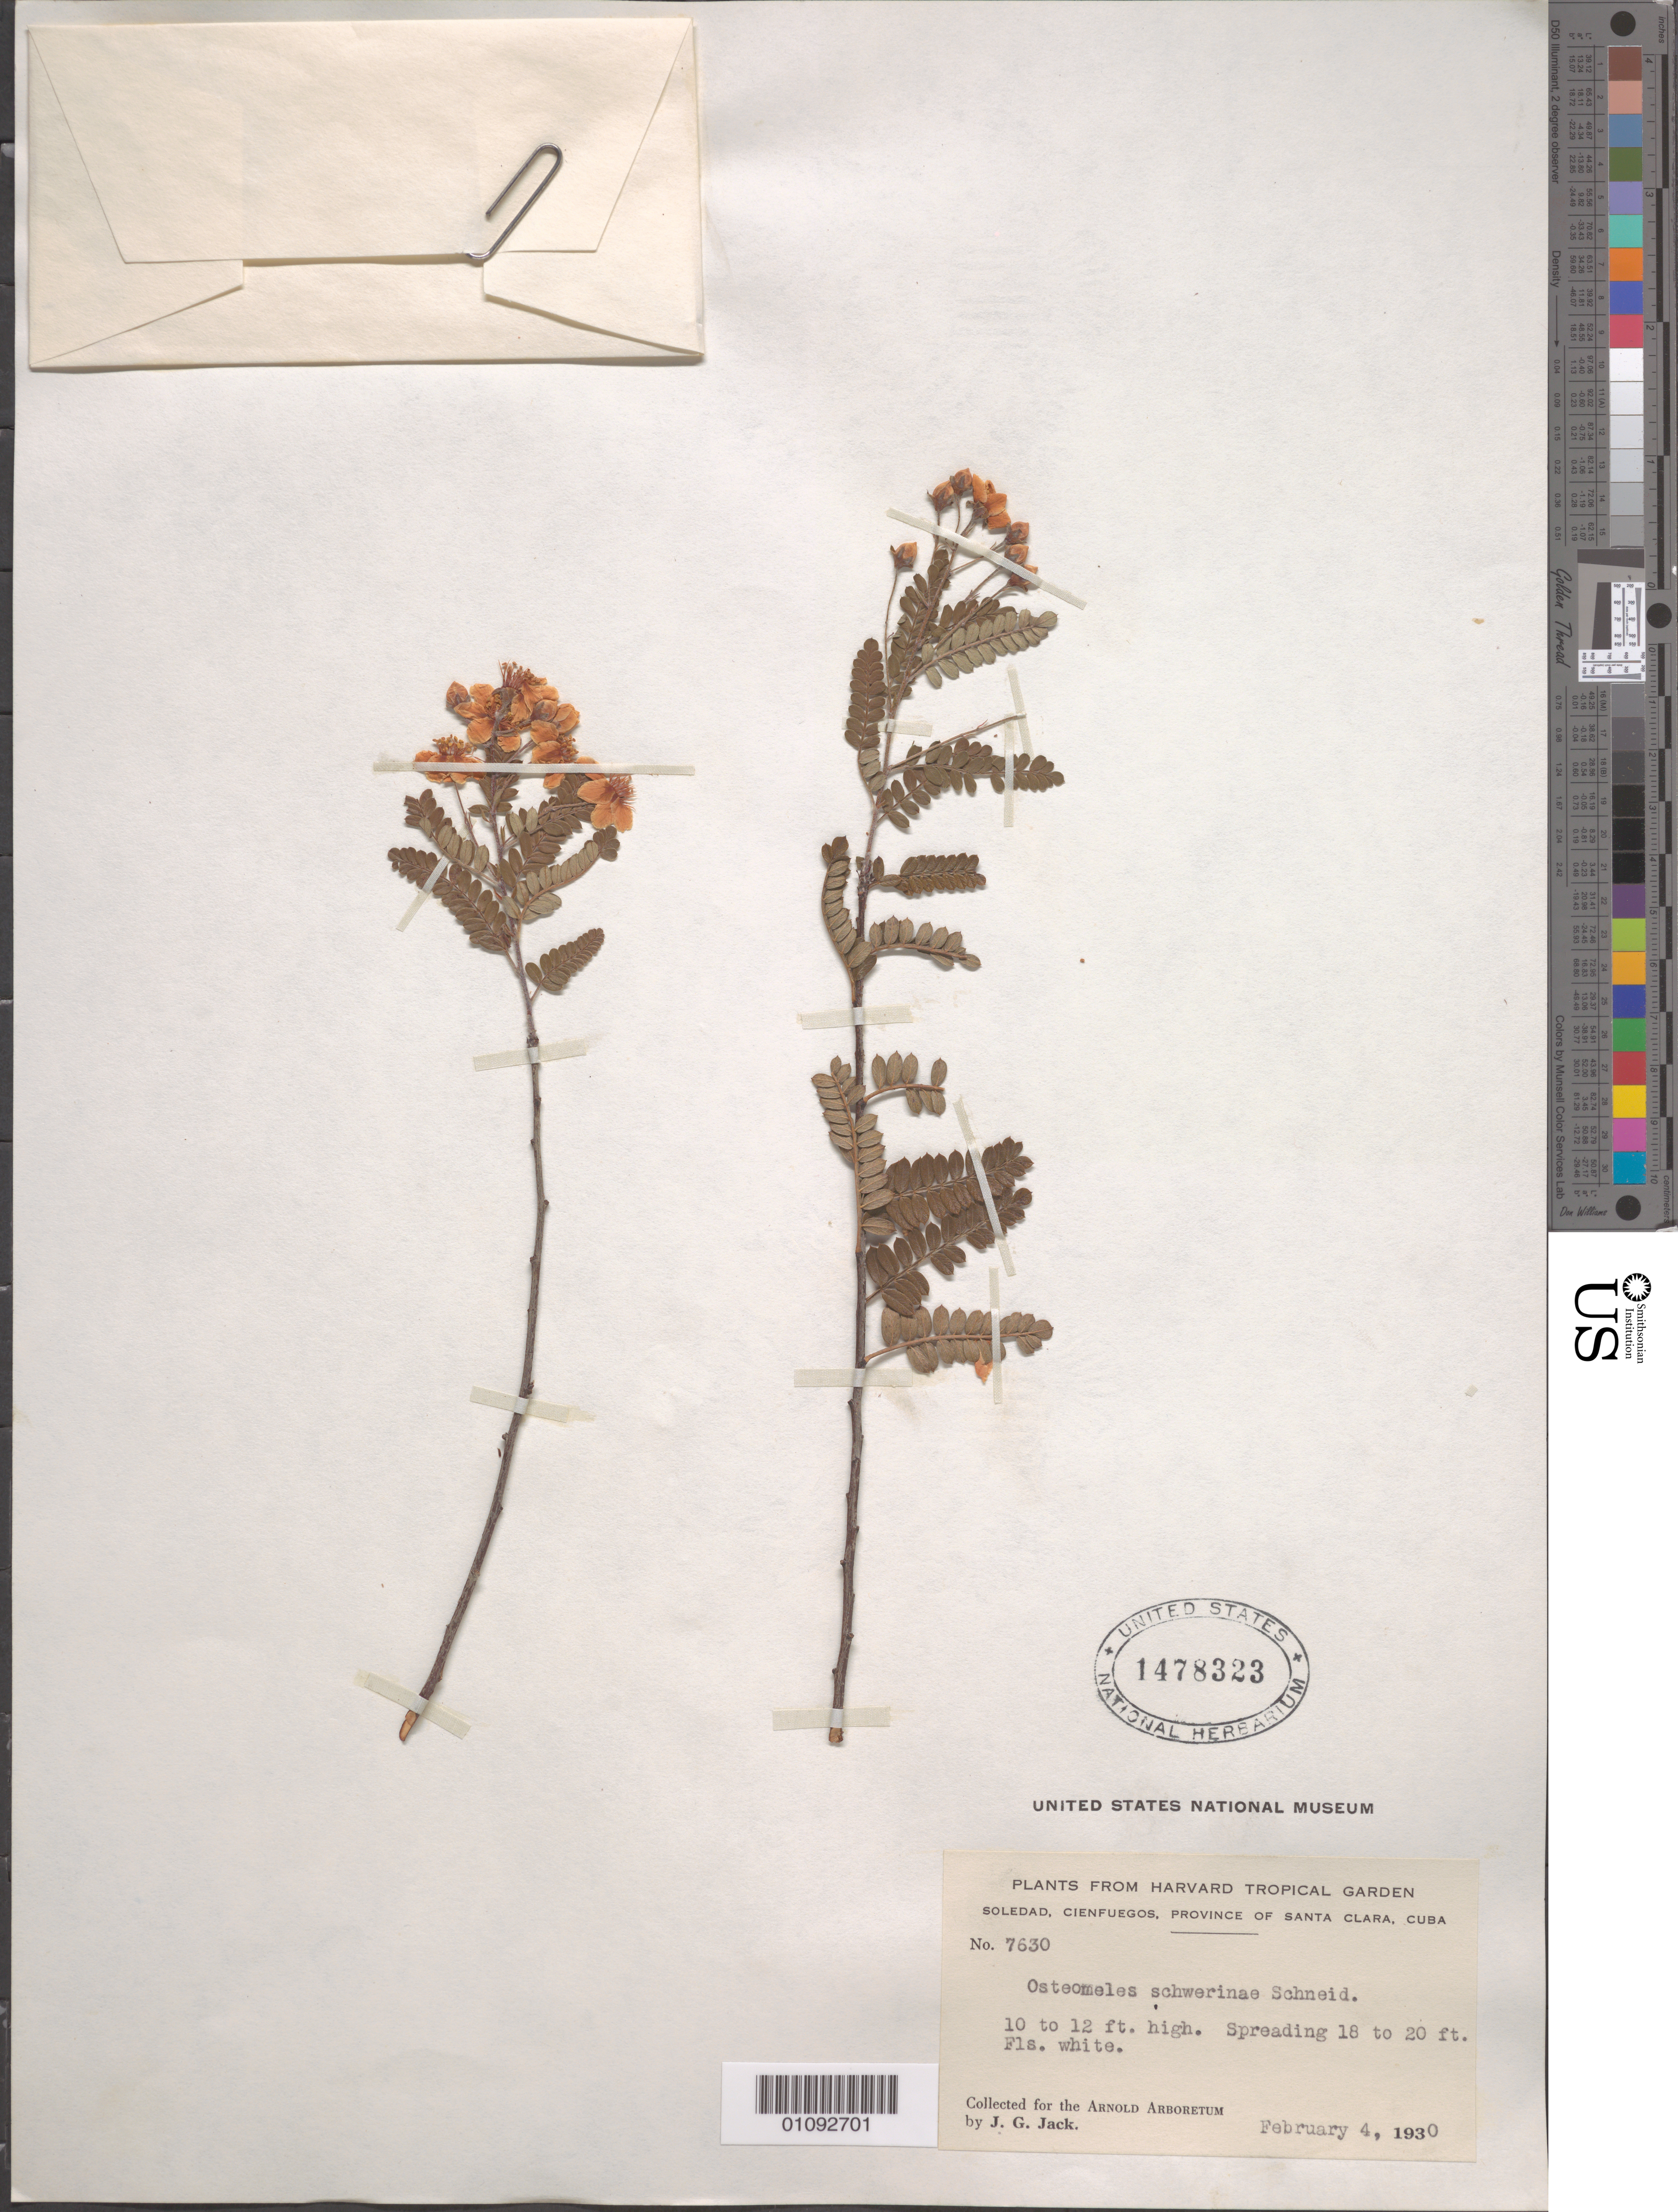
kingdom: Plantae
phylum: Tracheophyta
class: Magnoliopsida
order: Rosales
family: Rosaceae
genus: Osteomeles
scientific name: Osteomeles schwerinae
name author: C.K. Schneid.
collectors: J. G. Jack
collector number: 7630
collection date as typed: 04 Feb 1930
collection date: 1930-02-04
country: Cuba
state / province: Cienfuegos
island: Cuba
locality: Soledad, Cienfuegos, Province of Santa Clara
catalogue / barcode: US 1478323